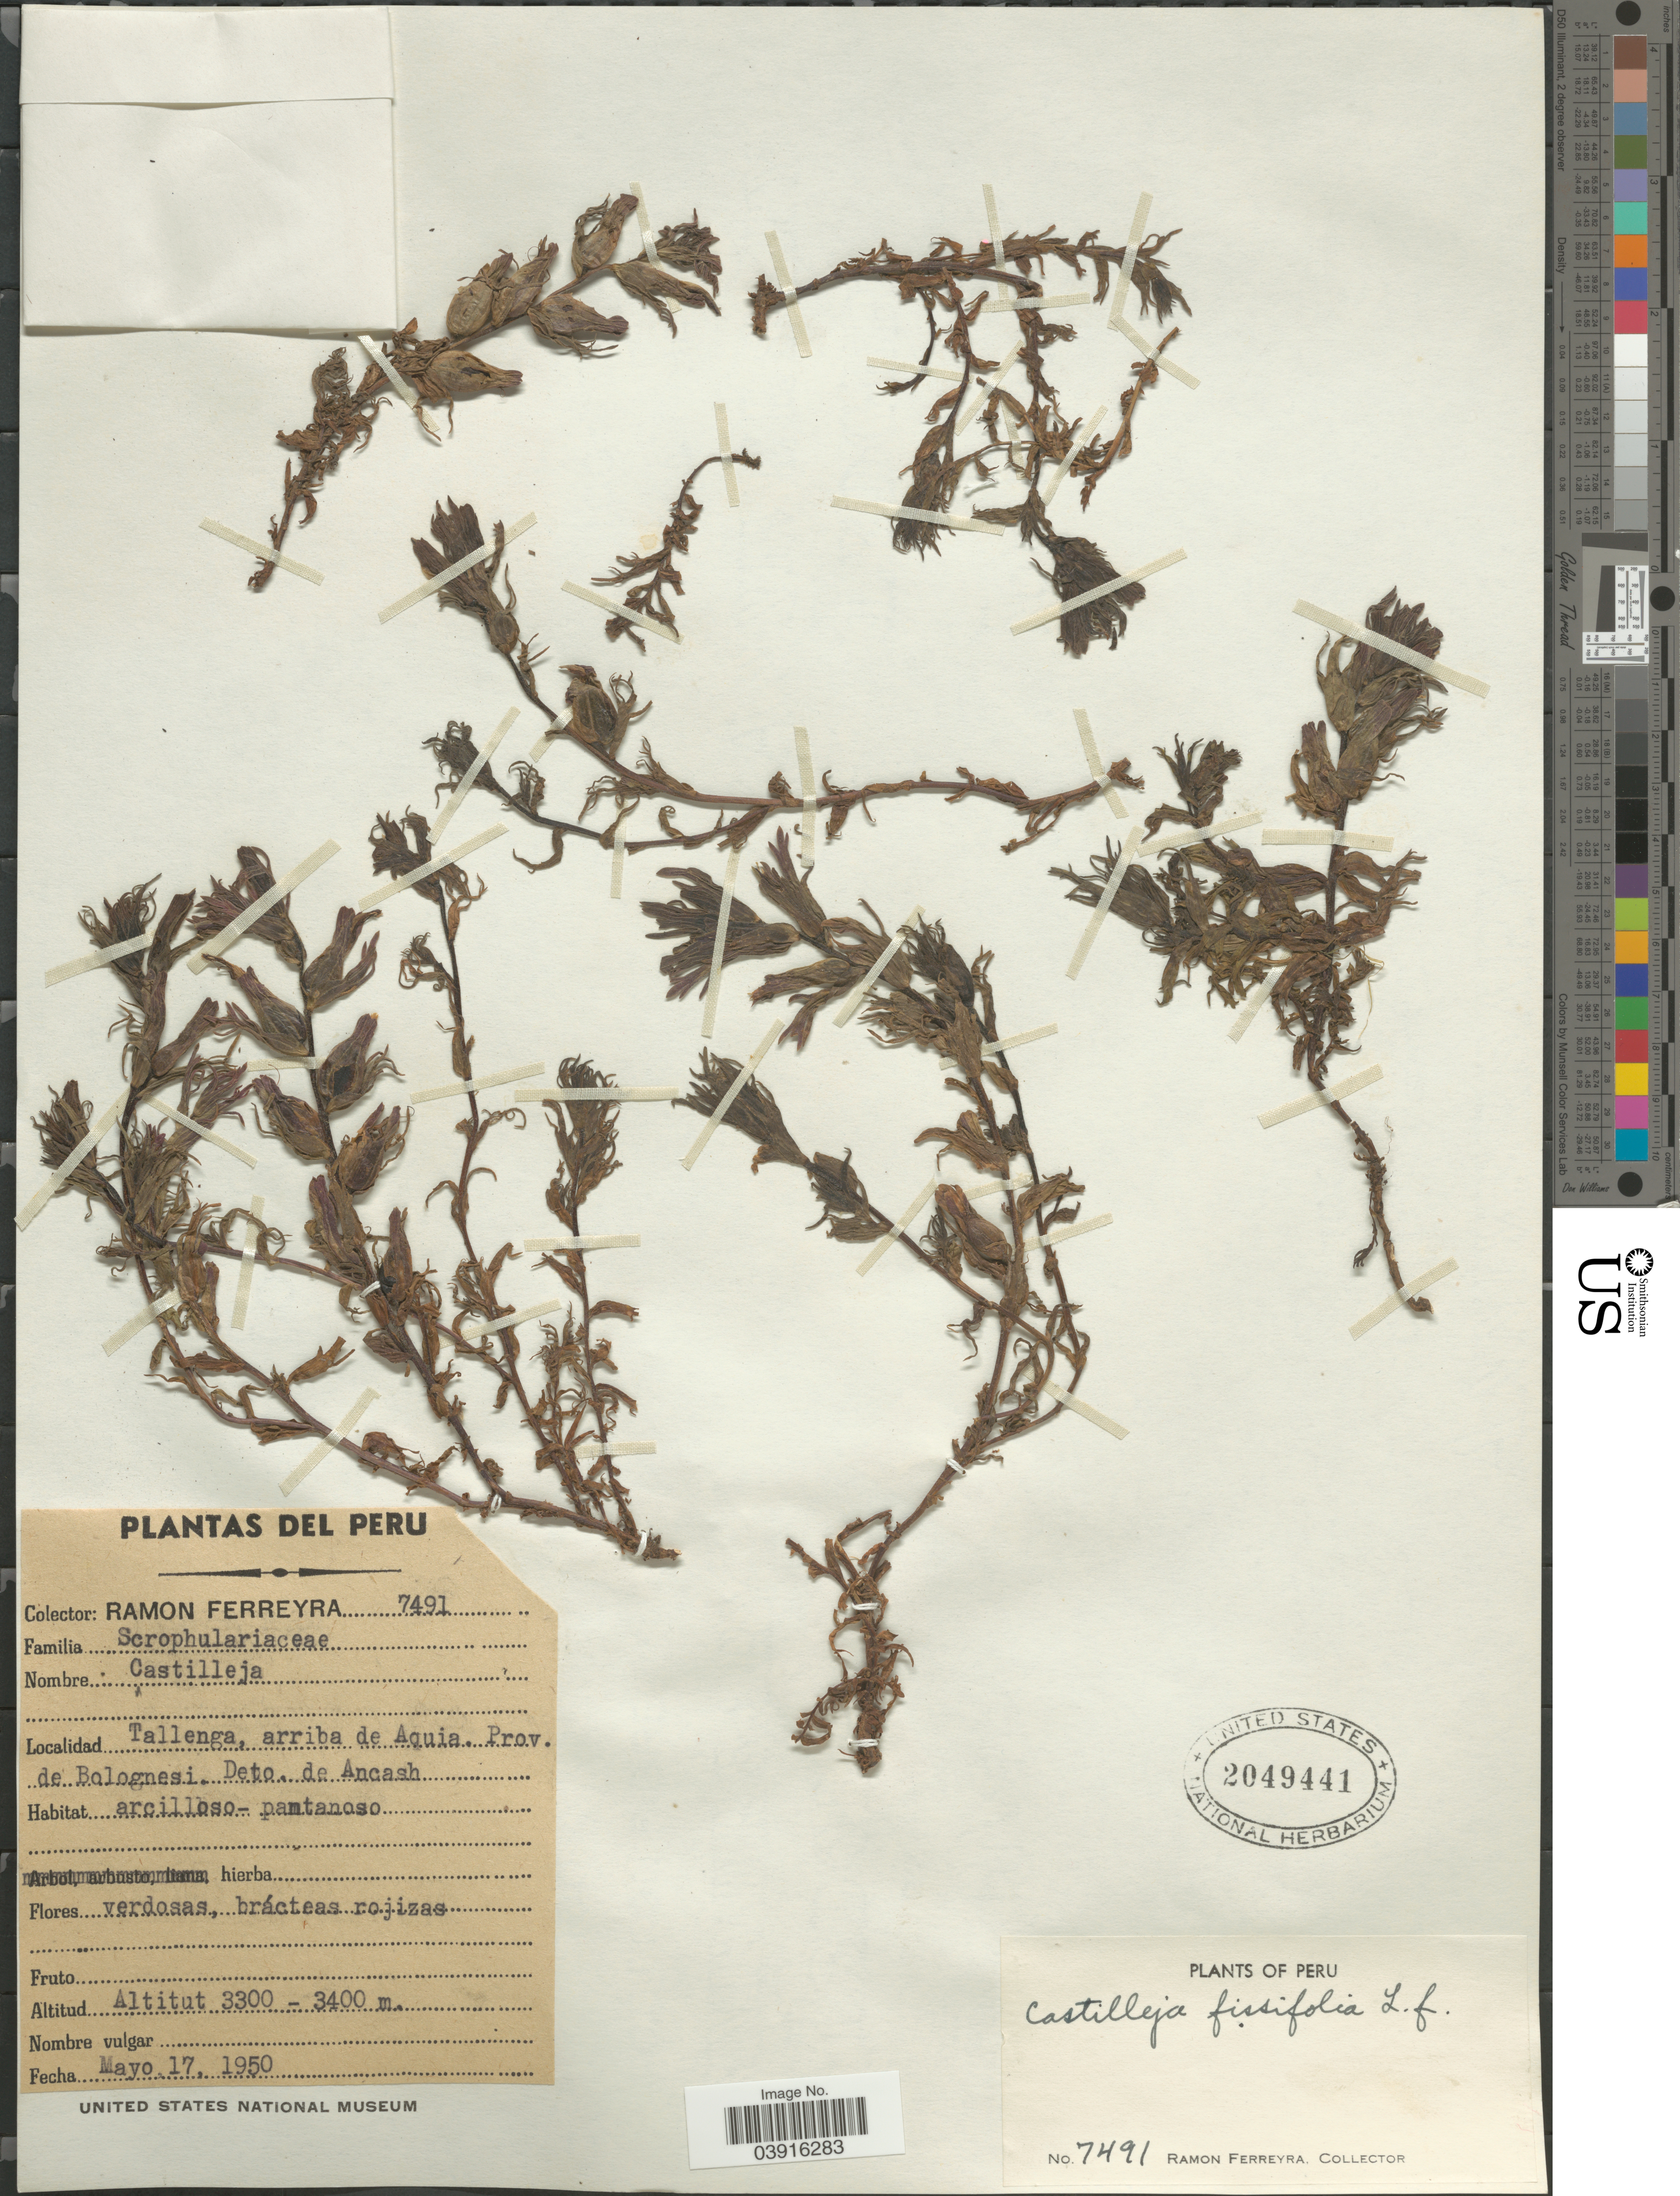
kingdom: Plantae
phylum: Tracheophyta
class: Magnoliopsida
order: Lamiales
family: Orobanchaceae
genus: Castilleja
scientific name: Castilleja fissifolia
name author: L. f.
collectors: R. A. Ferreyra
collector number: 7491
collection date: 1950-05-17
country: Peru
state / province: Ancash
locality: Tallenga, arriba de Aquia. Prov. de Bolognesi. Deto. de Ancash.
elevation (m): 3300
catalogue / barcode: US 2049441